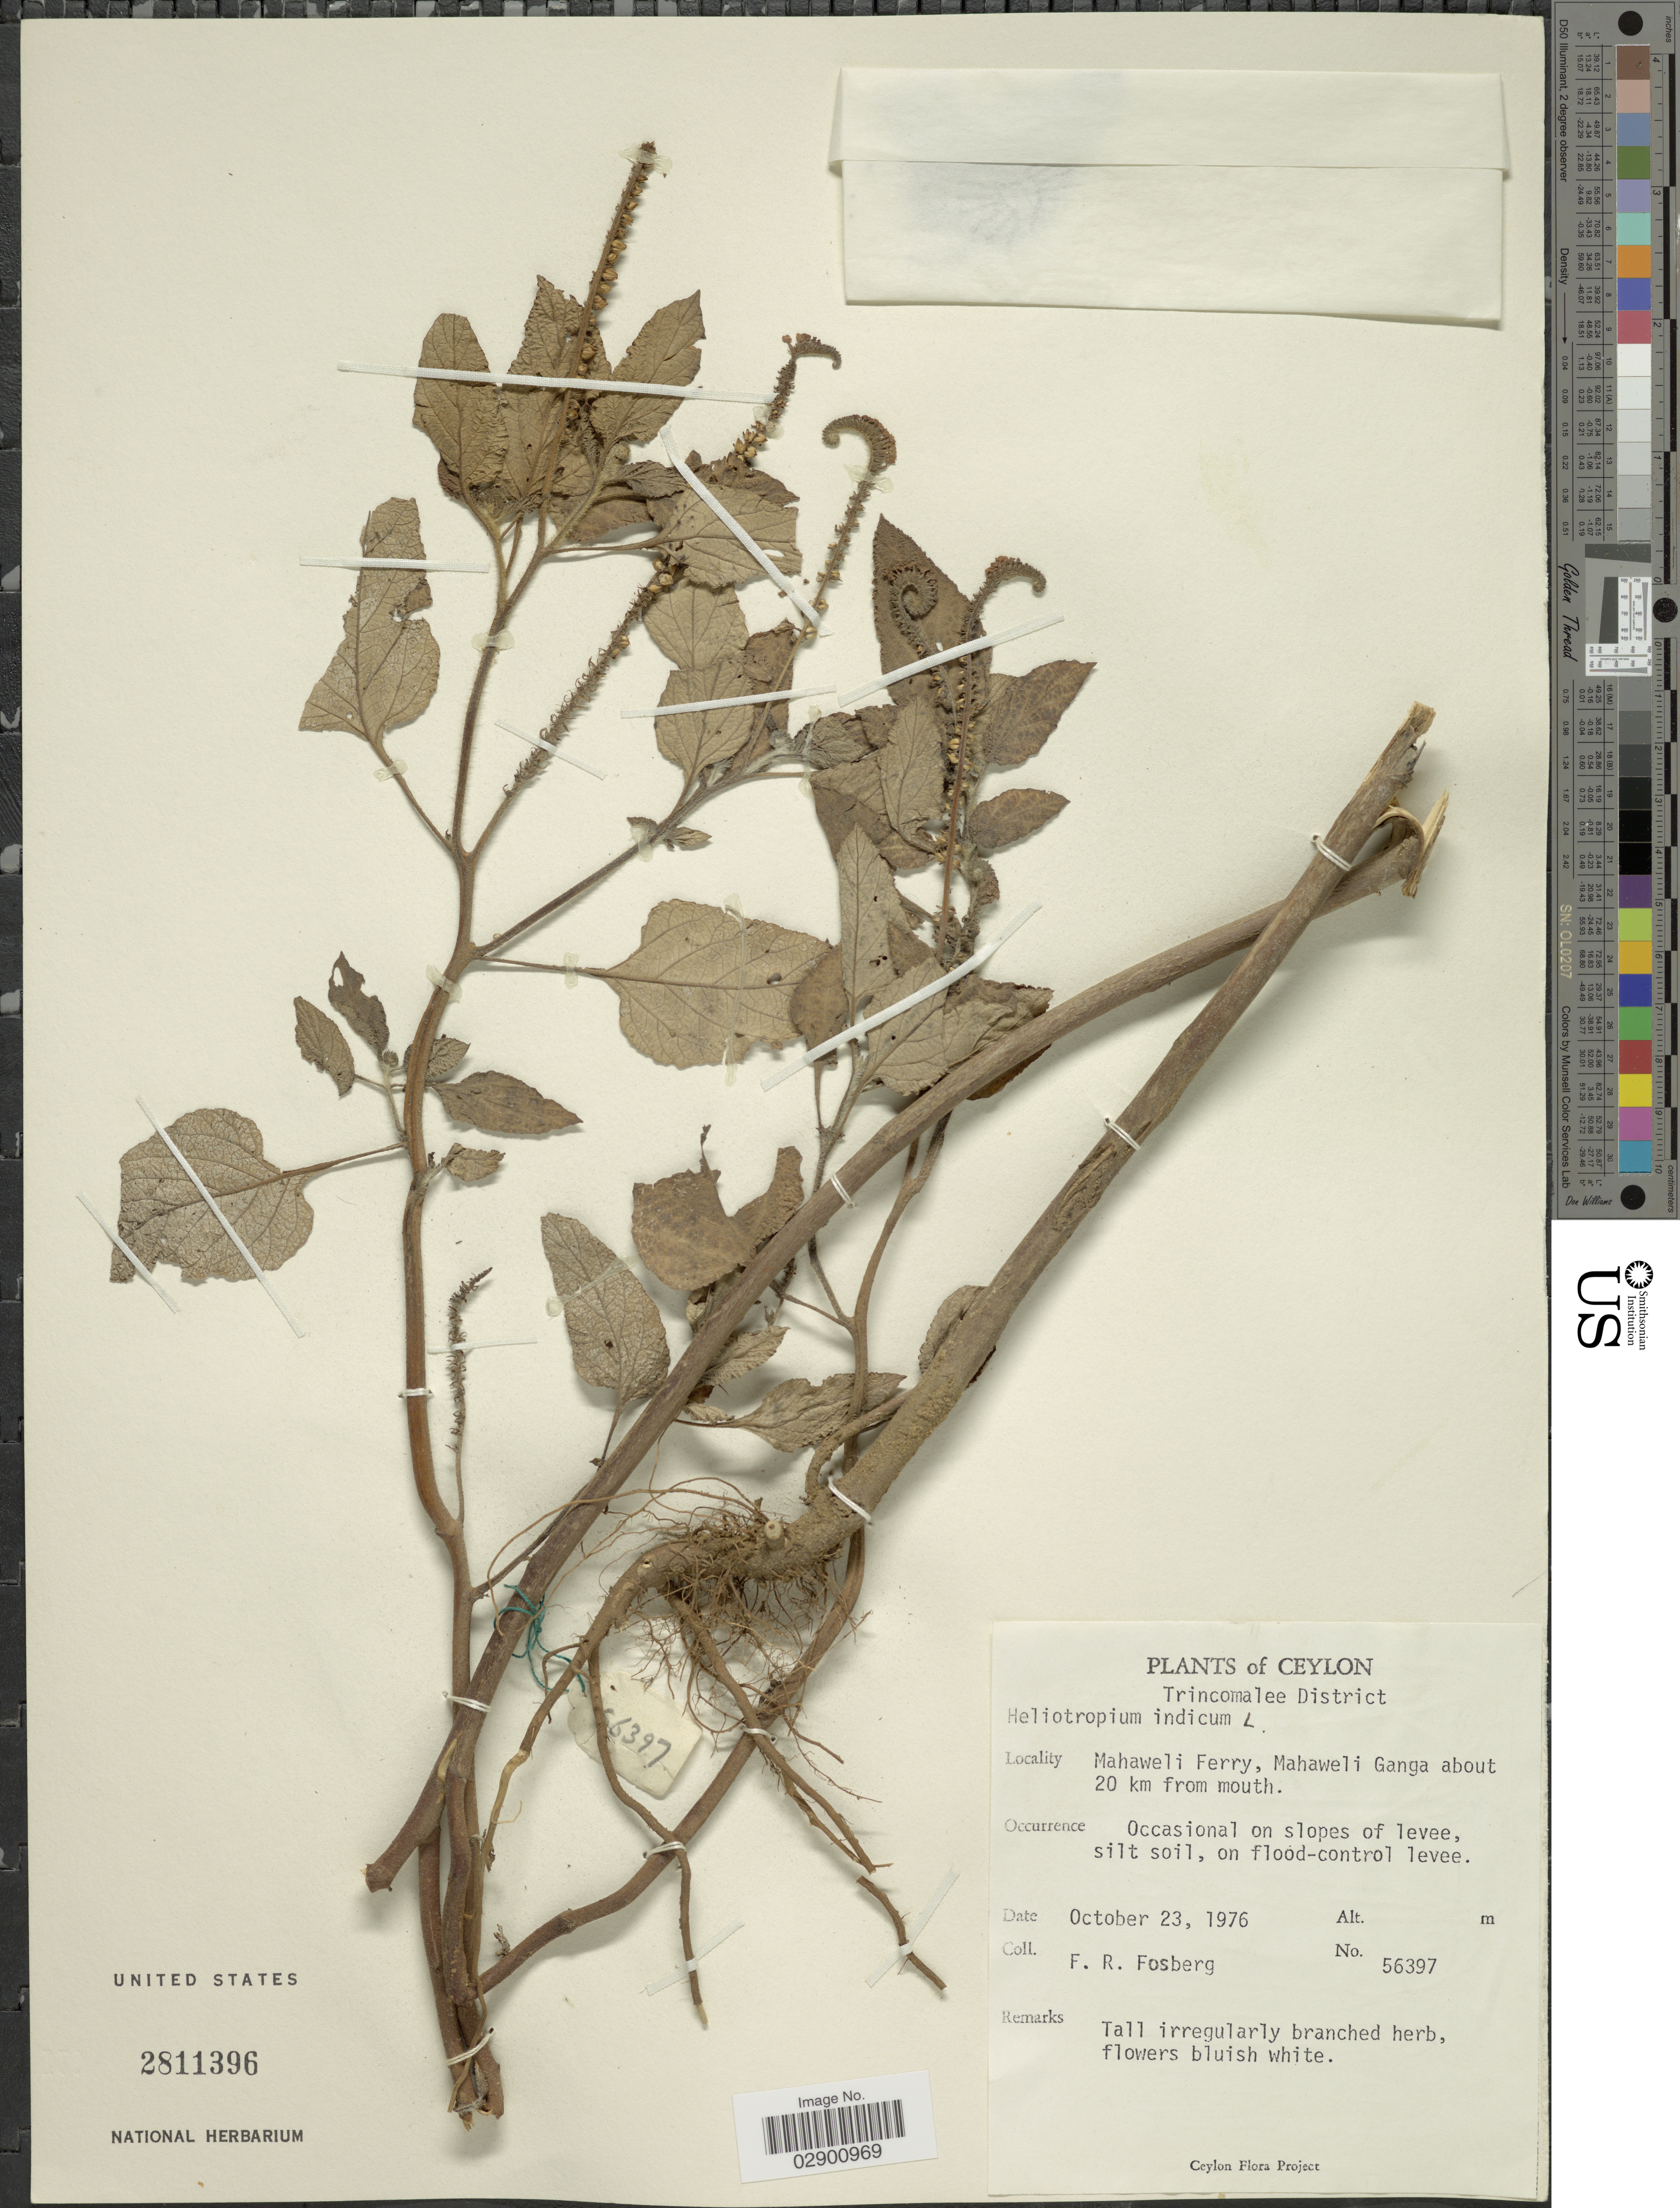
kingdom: Plantae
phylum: Tracheophyta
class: Magnoliopsida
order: Boraginales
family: Heliotropiaceae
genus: Heliotropium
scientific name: Heliotropium indicum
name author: L.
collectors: F. R. Fosberg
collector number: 56397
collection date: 1976-10-23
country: Sri Lanka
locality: Ceylon. Trincomalee District. Mahaweli Ferry, Mahaweli Ganga about 20 km from mouth.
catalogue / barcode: US 2811396